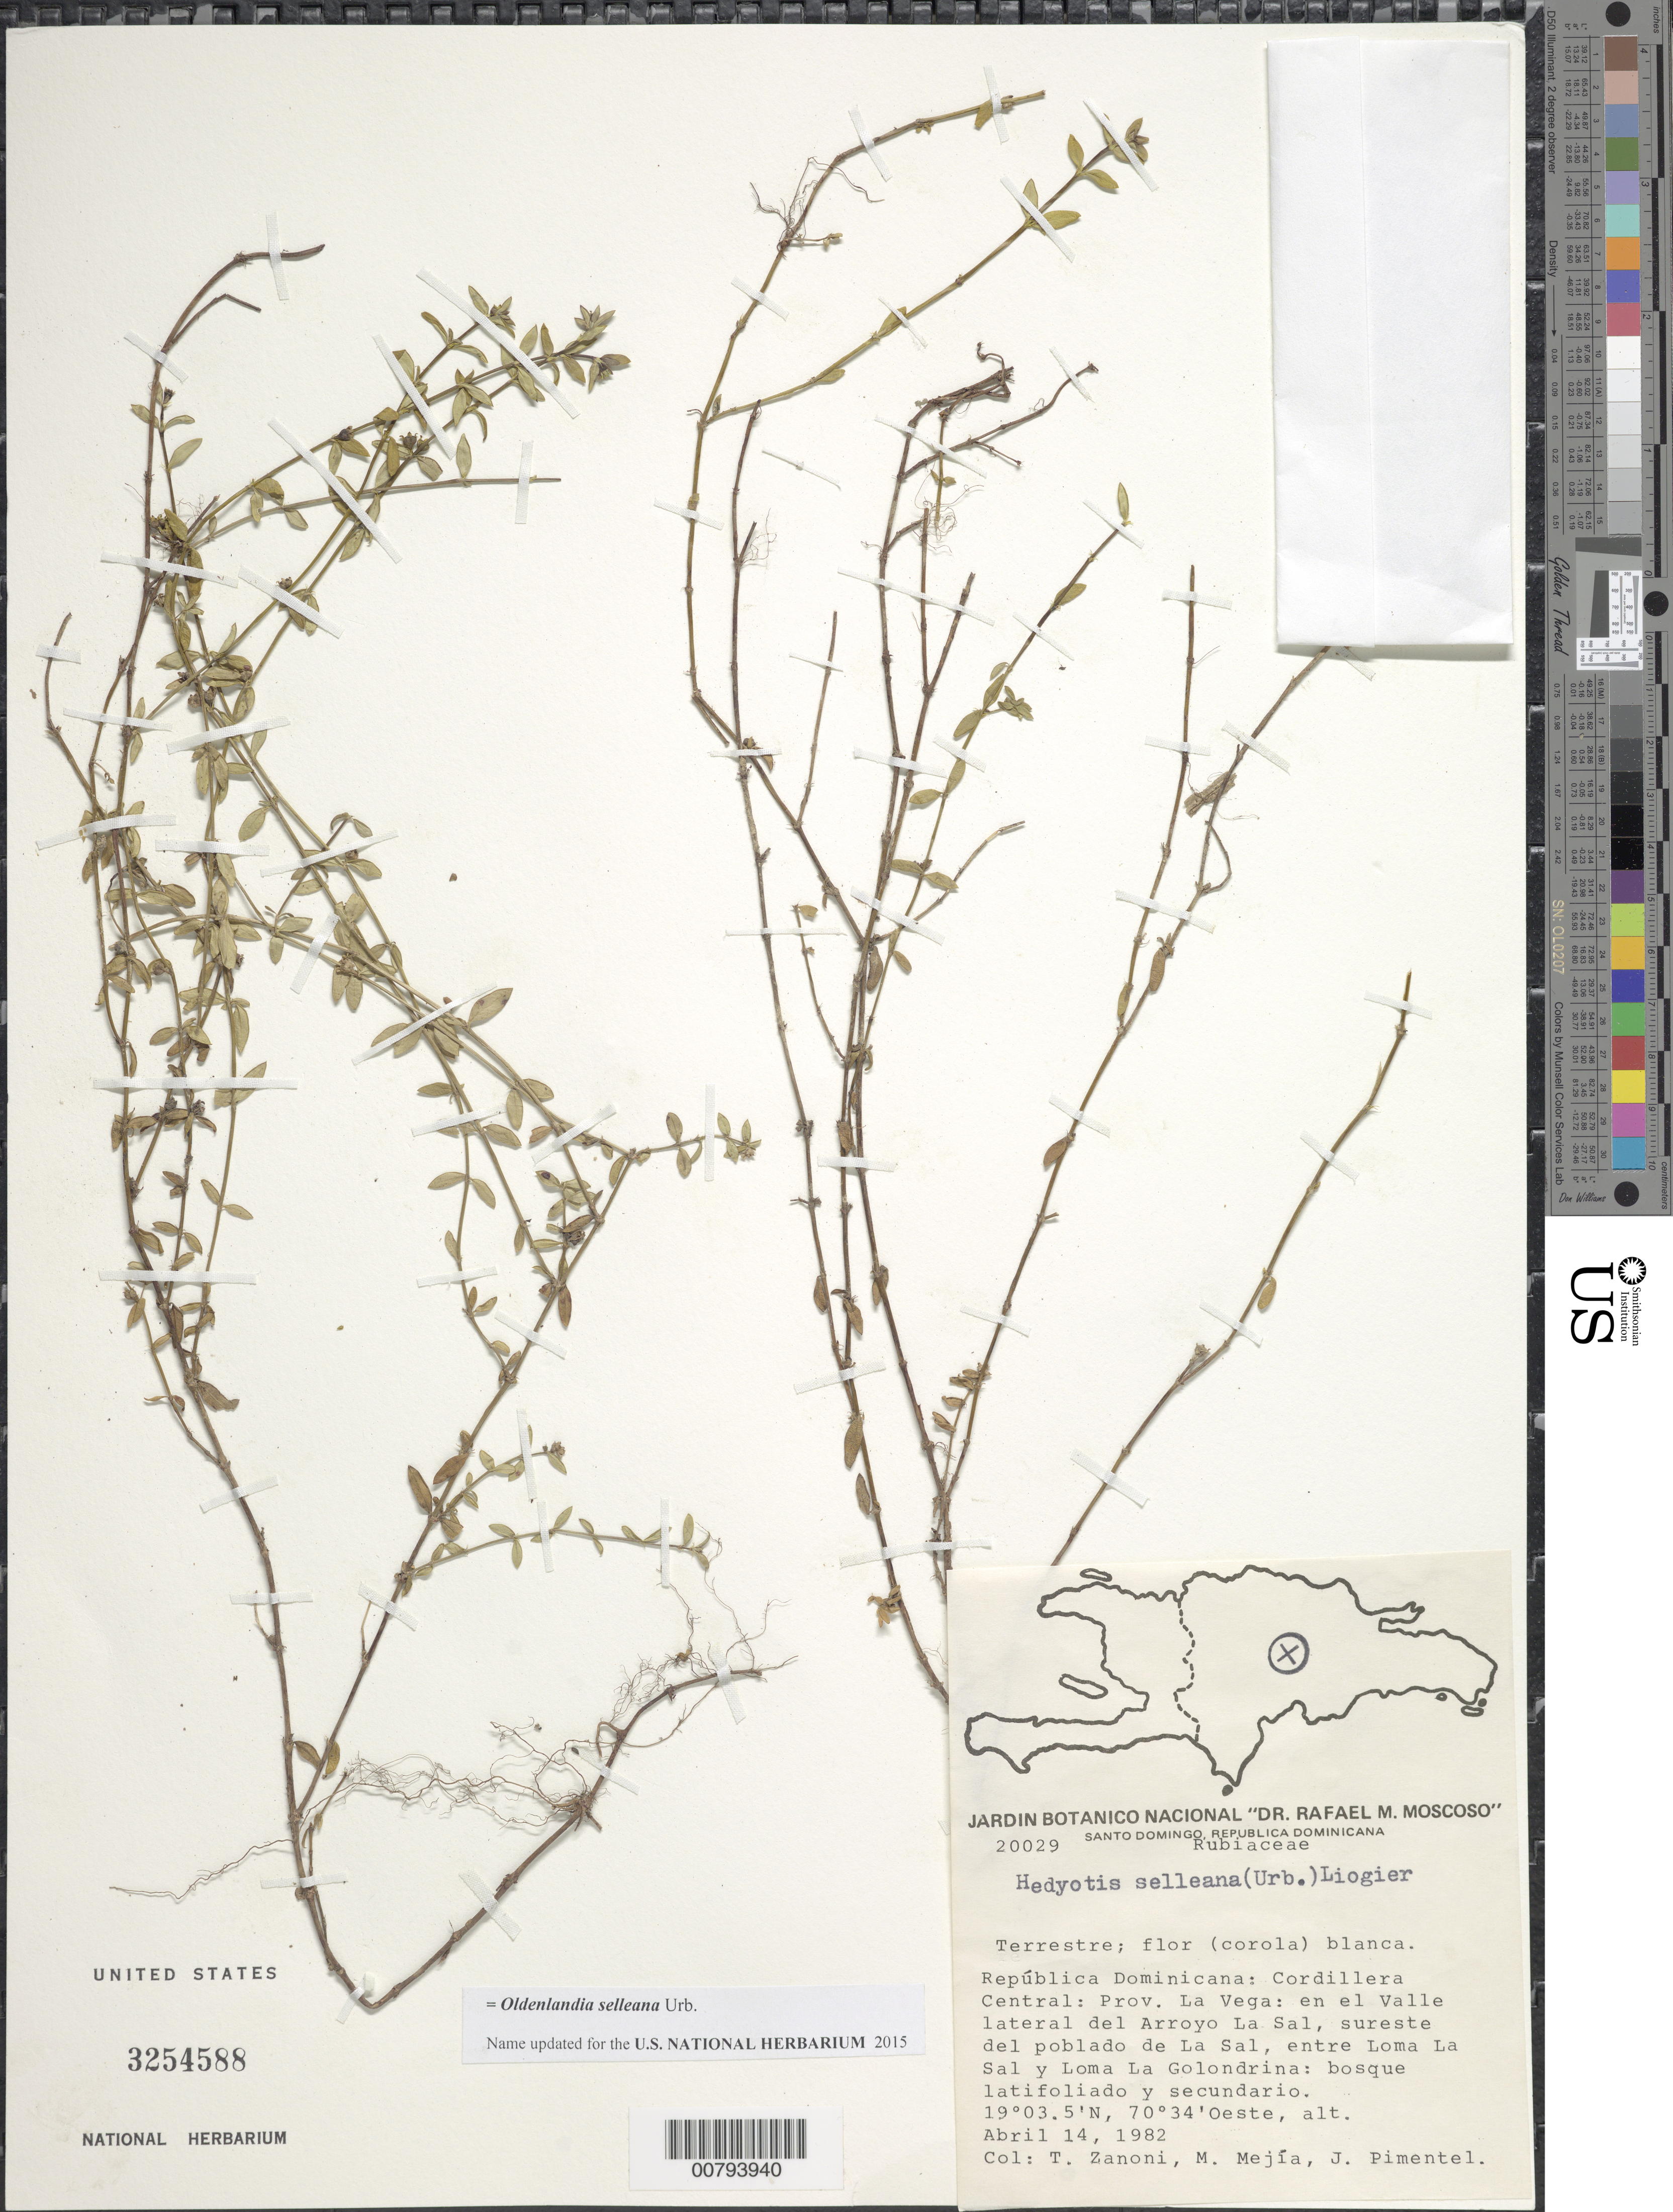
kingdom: Plantae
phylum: Tracheophyta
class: Magnoliopsida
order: Gentianales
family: Rubiaceae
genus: Oldenlandia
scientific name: Oldenlandia selleana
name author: Urb.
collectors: T. A. Zanoni, M. M. Mejía & J. Pimentel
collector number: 20029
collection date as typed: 14 Apr 1982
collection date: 1982-04-14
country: Dominican Republic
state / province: La Vega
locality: Santa Domingo. Cordillers Central:enel Valle lateral de Arroyo La Sal, sureste Sal y Loma La Golondrina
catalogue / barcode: US 3254588